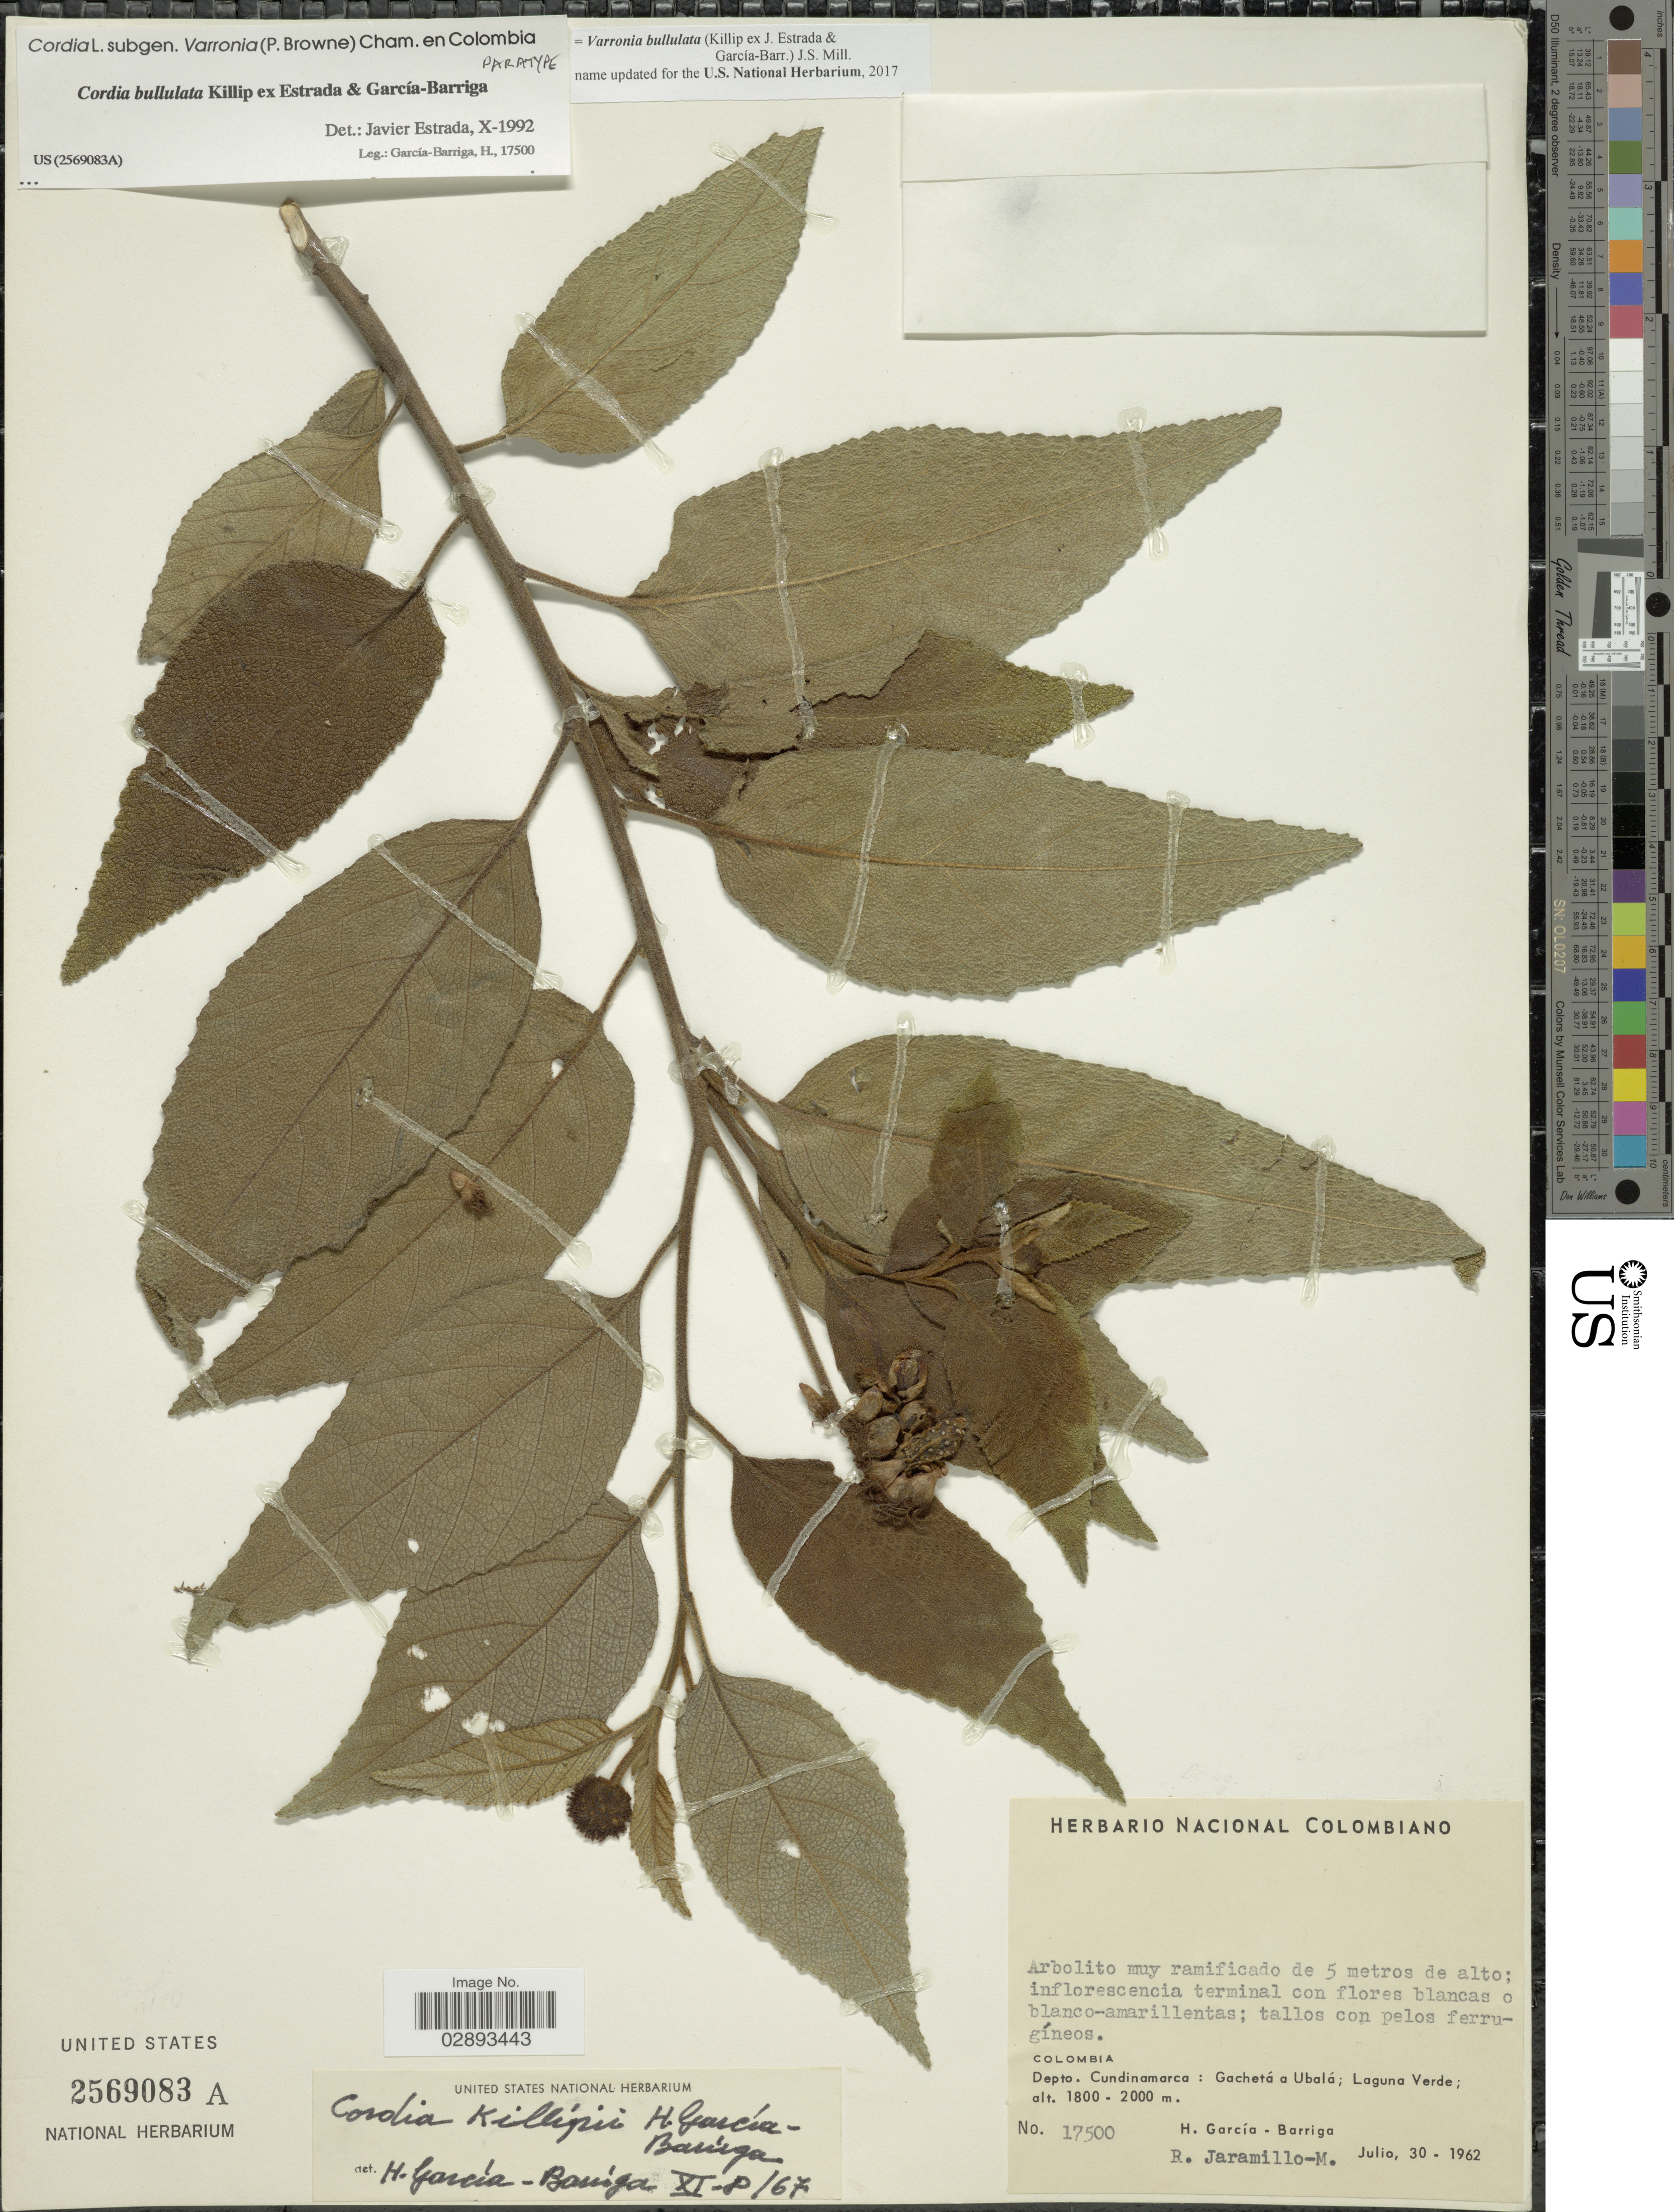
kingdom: Plantae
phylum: Tracheophyta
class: Magnoliopsida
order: Boraginales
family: Cordiaceae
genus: Varronia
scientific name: Varronia bullulata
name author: (Killip ex J. Estrada & García-Barr.) J.S. Mill.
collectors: H. García Barriga & R. Jaramillo M.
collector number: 17500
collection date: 1962-07-30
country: Colombia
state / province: Cundinamarca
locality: Depto. Cundinamarca: Gachetá a Ubalá; Laguna Verde.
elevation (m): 1800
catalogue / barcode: US 2569083A